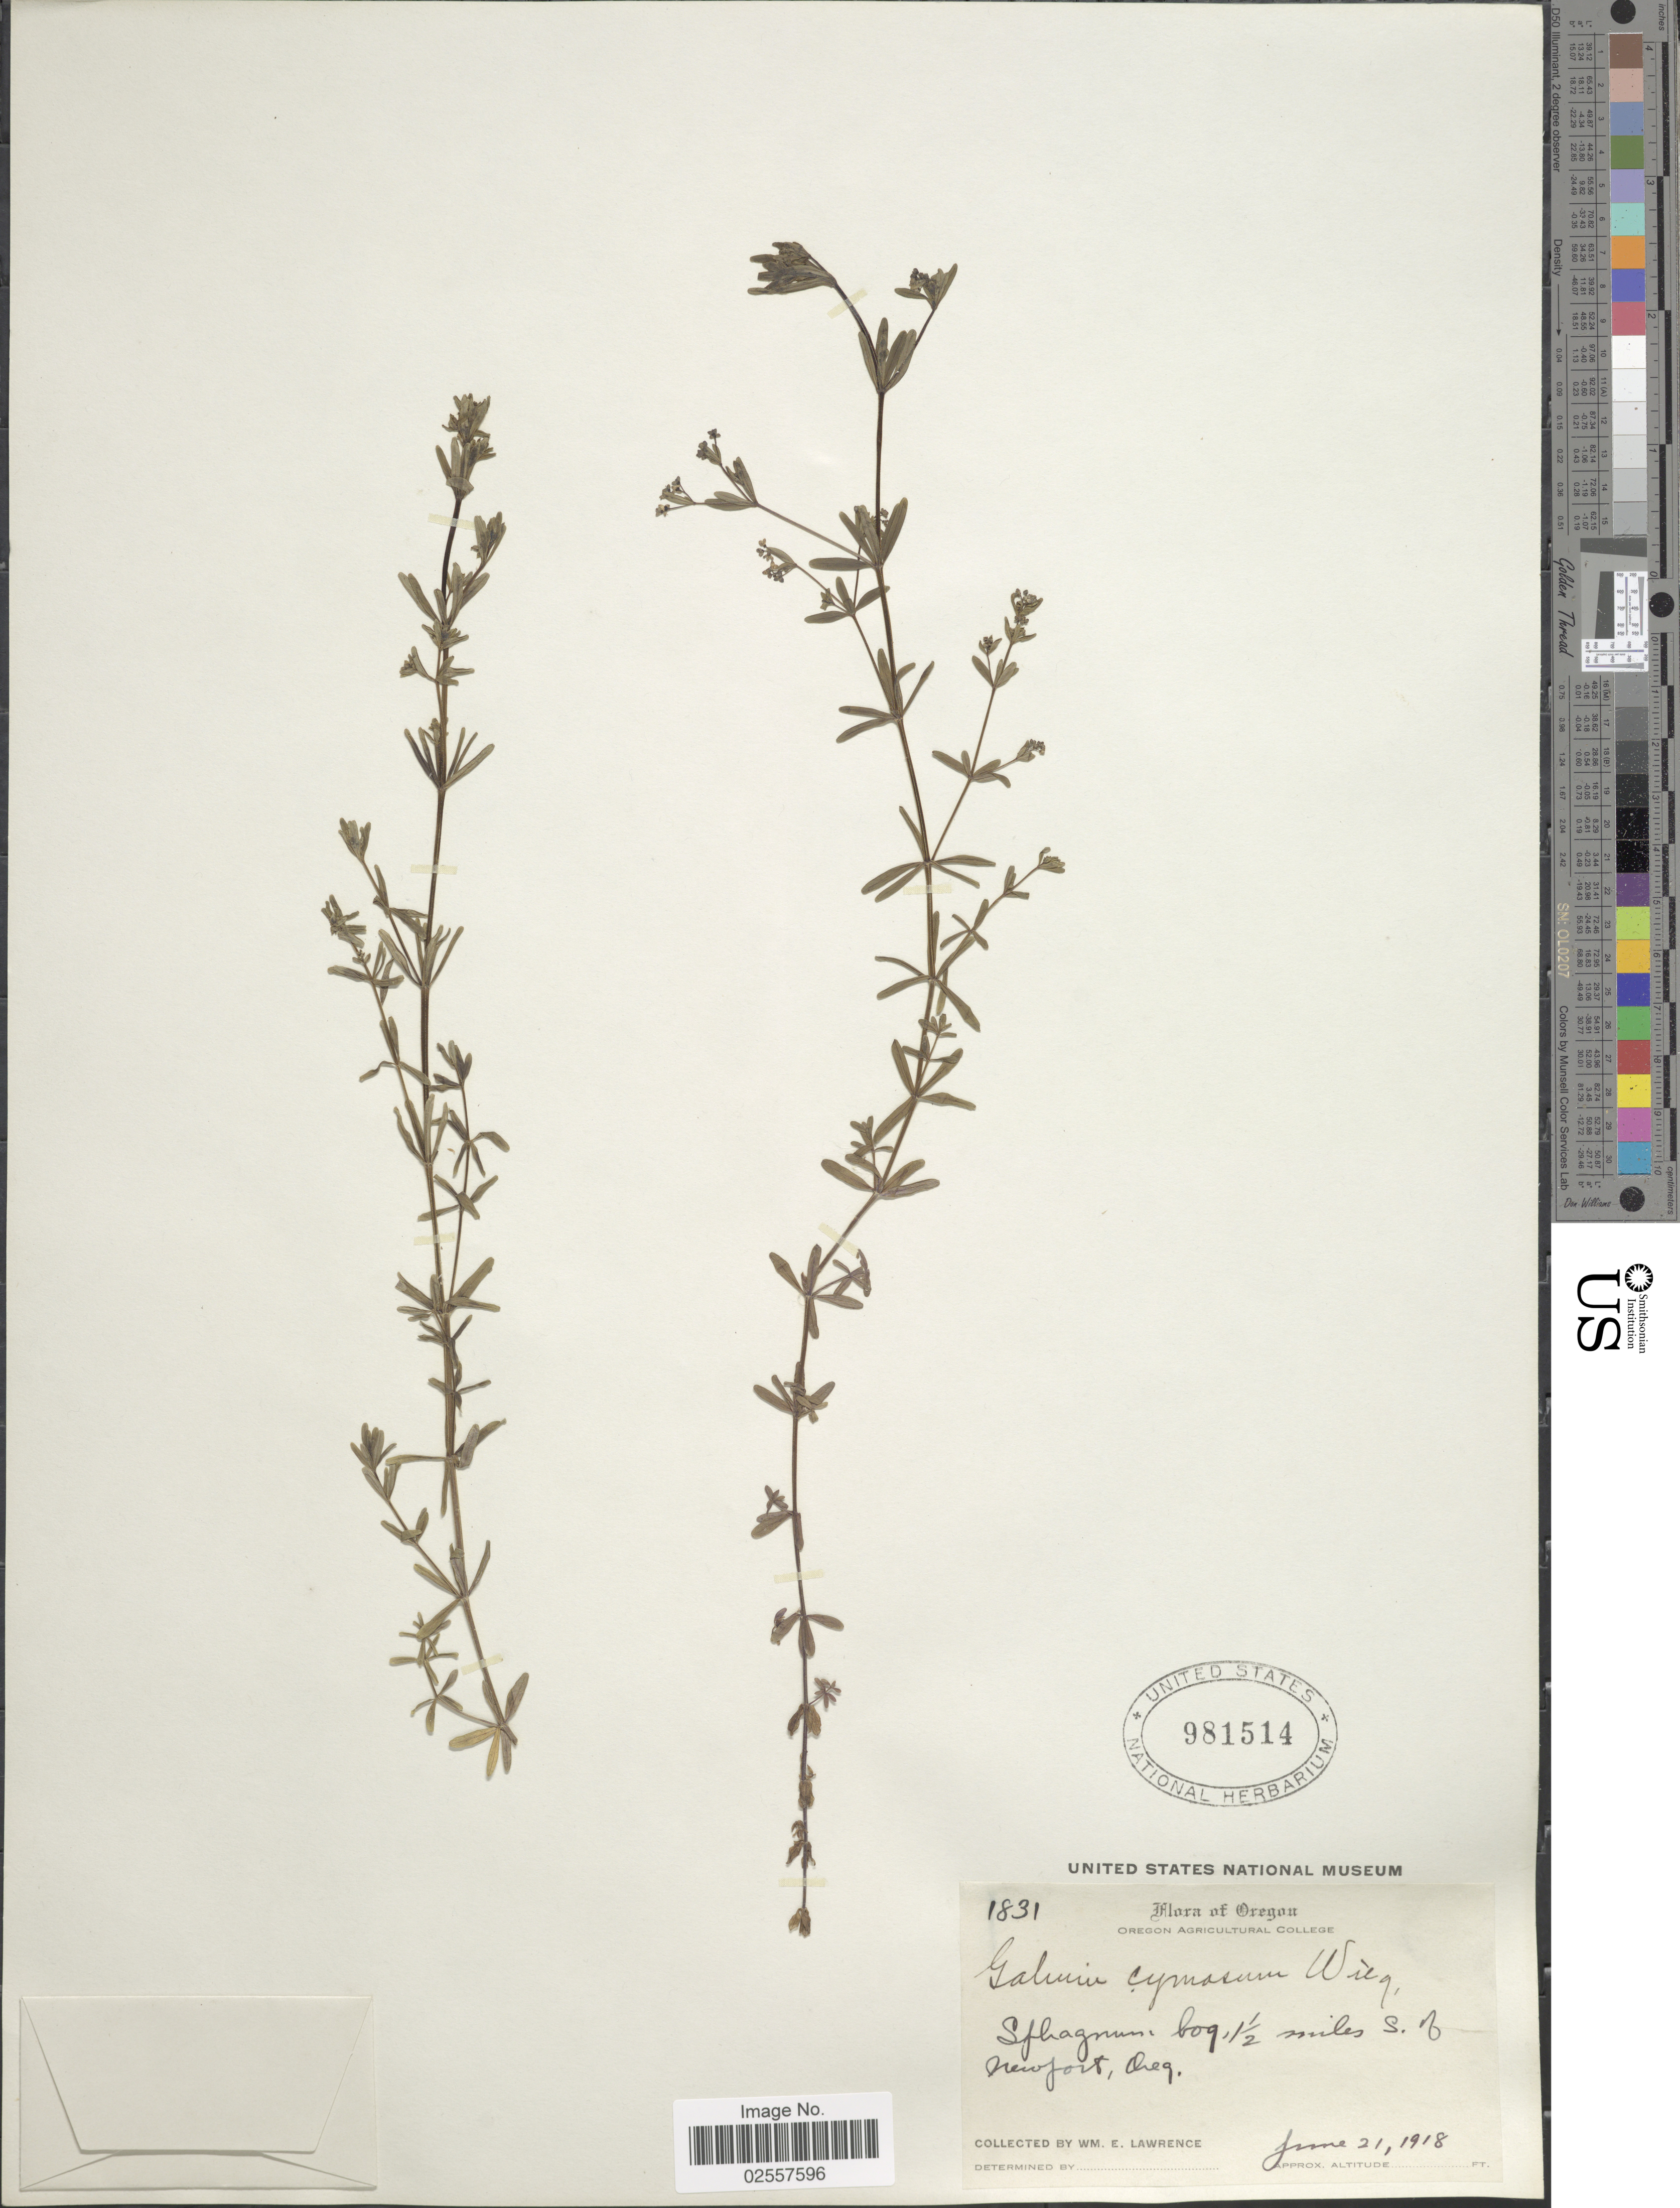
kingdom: Plantae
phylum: Tracheophyta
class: Magnoliopsida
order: Gentianales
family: Rubiaceae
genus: Galium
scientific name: Galium cymosum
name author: Wiegand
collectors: W. Lawrence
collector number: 1831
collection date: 1918-06-21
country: United States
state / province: Oregon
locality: Sphagnum, bog, 1½ miles S. of Newfort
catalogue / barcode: US 981514